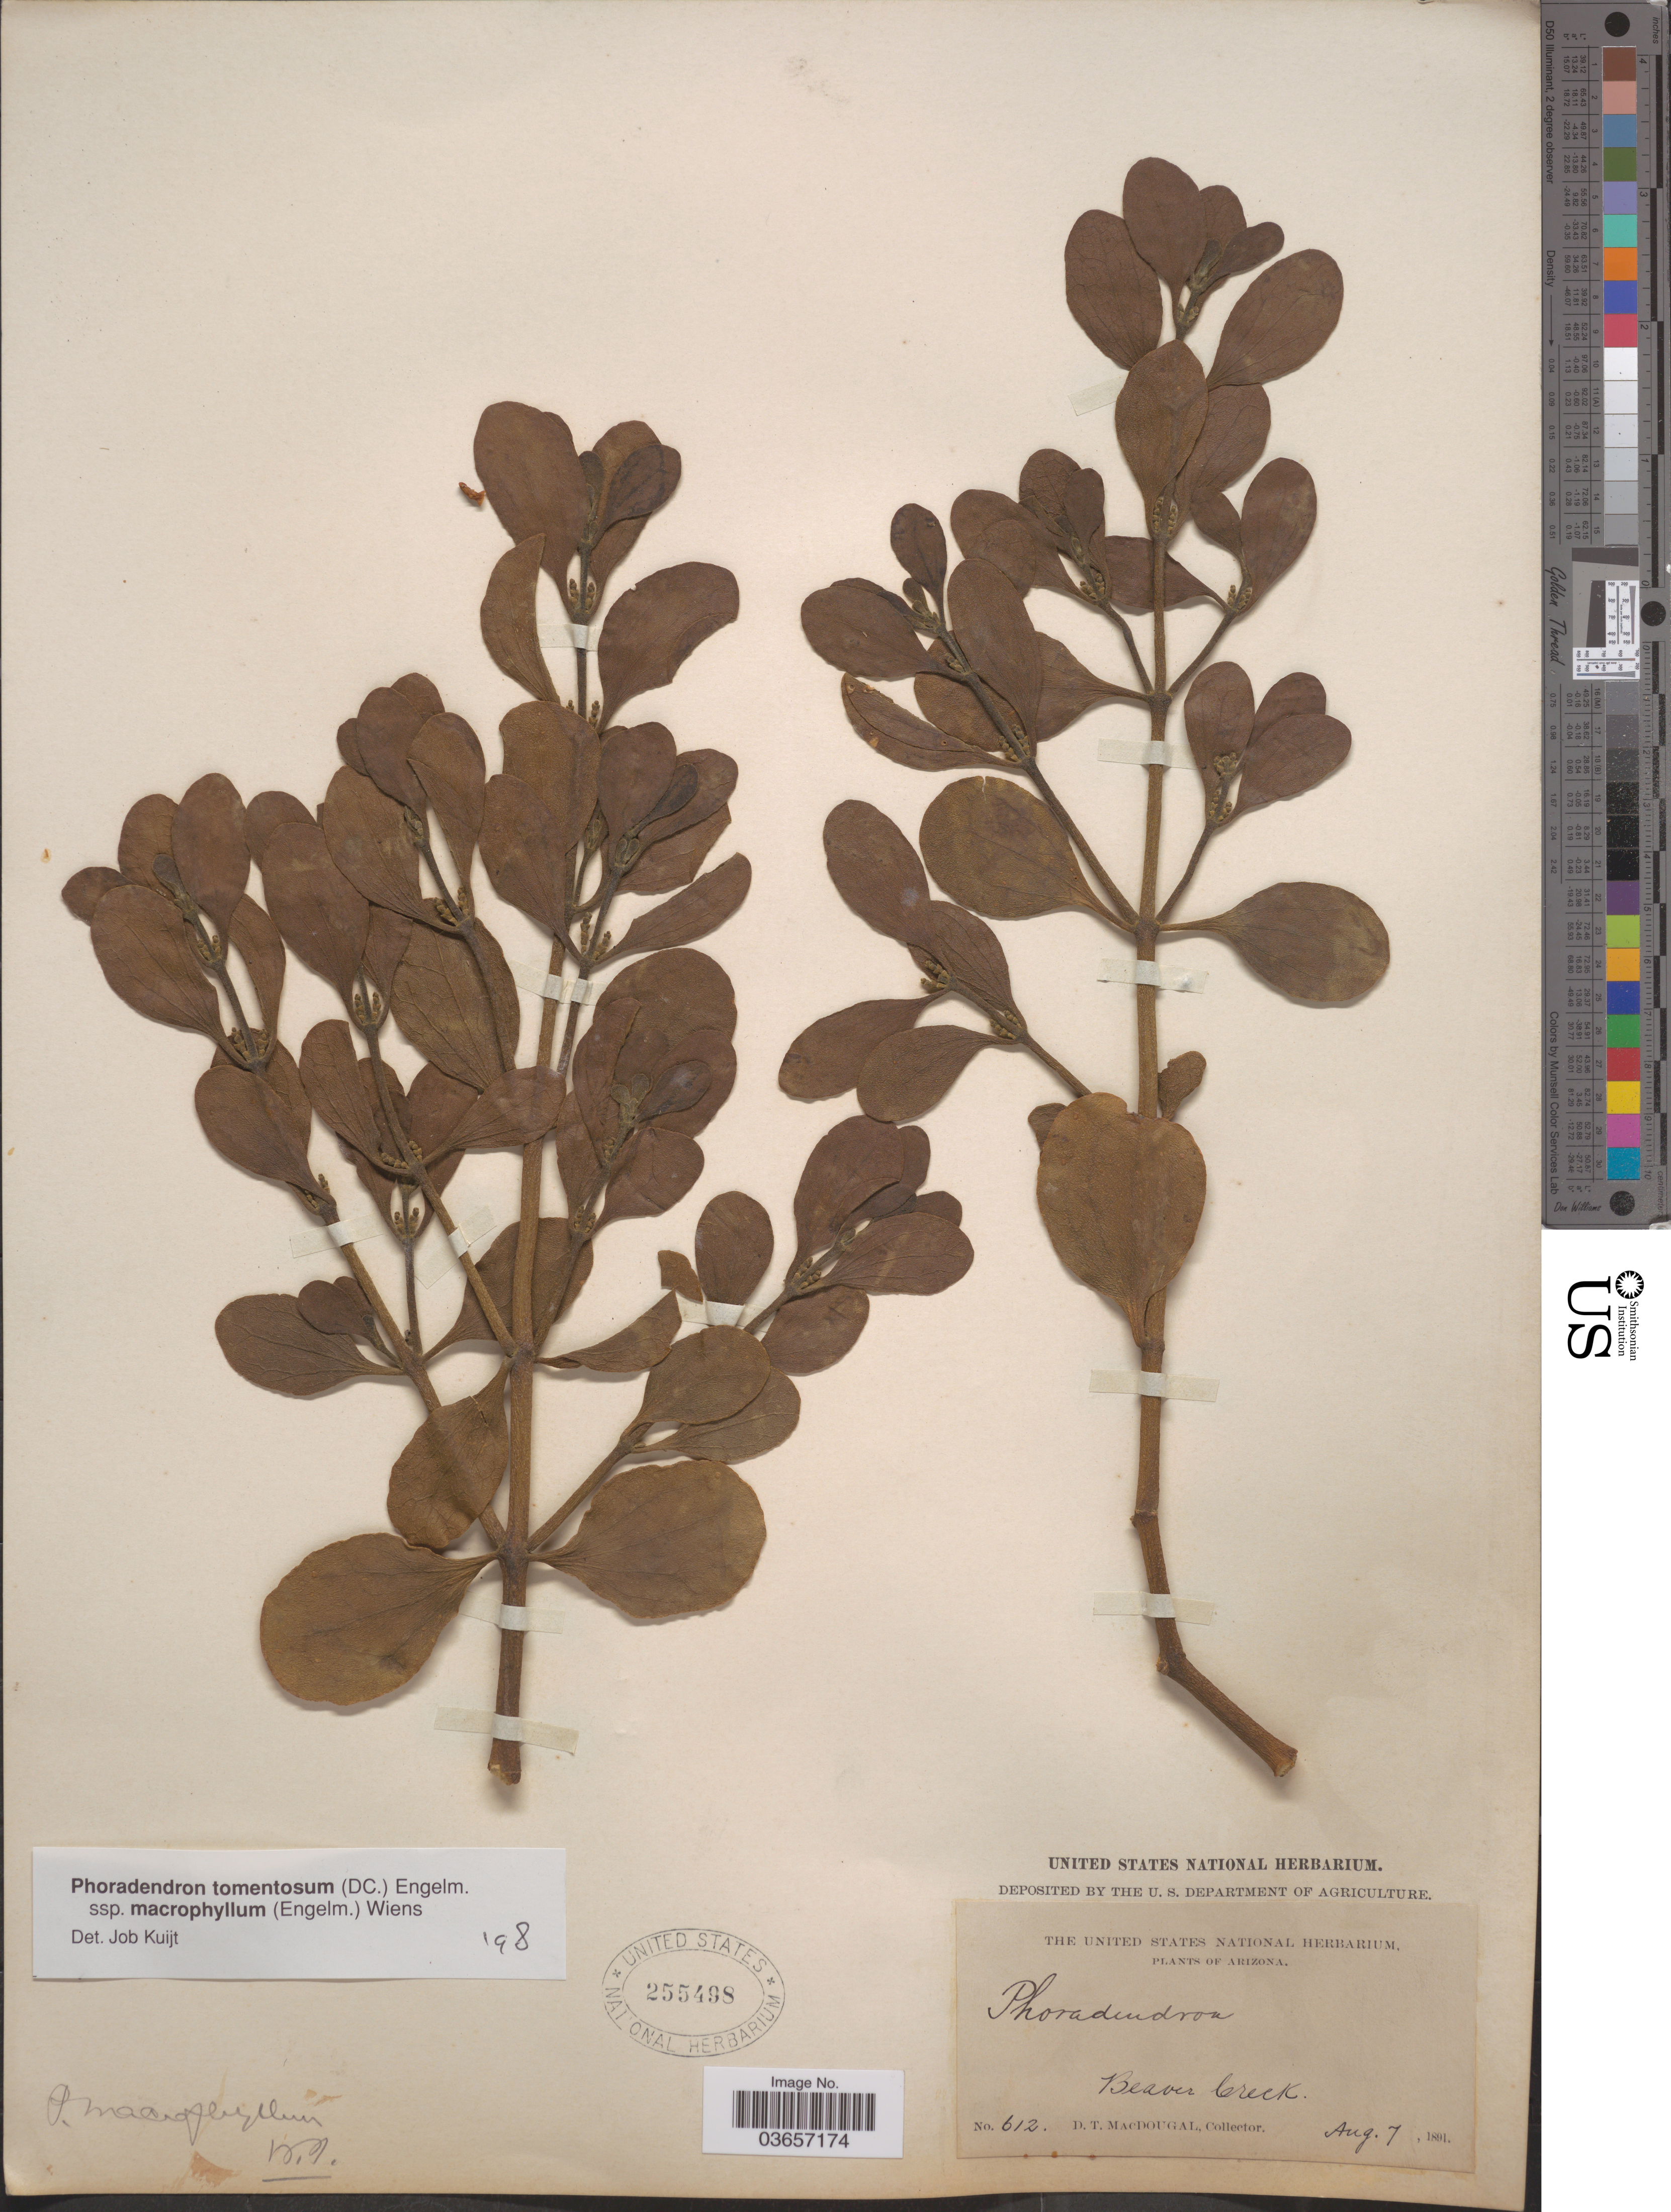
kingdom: Plantae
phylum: Tracheophyta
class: Magnoliopsida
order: Santalales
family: Viscaceae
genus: Phoradendron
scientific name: Phoradendron tomentosum subsp. macrophyllum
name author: DC.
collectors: D. T. MacDougal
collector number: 612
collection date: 1891-08-07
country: United States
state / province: Arizona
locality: Beaver Creek.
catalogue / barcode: US 255498